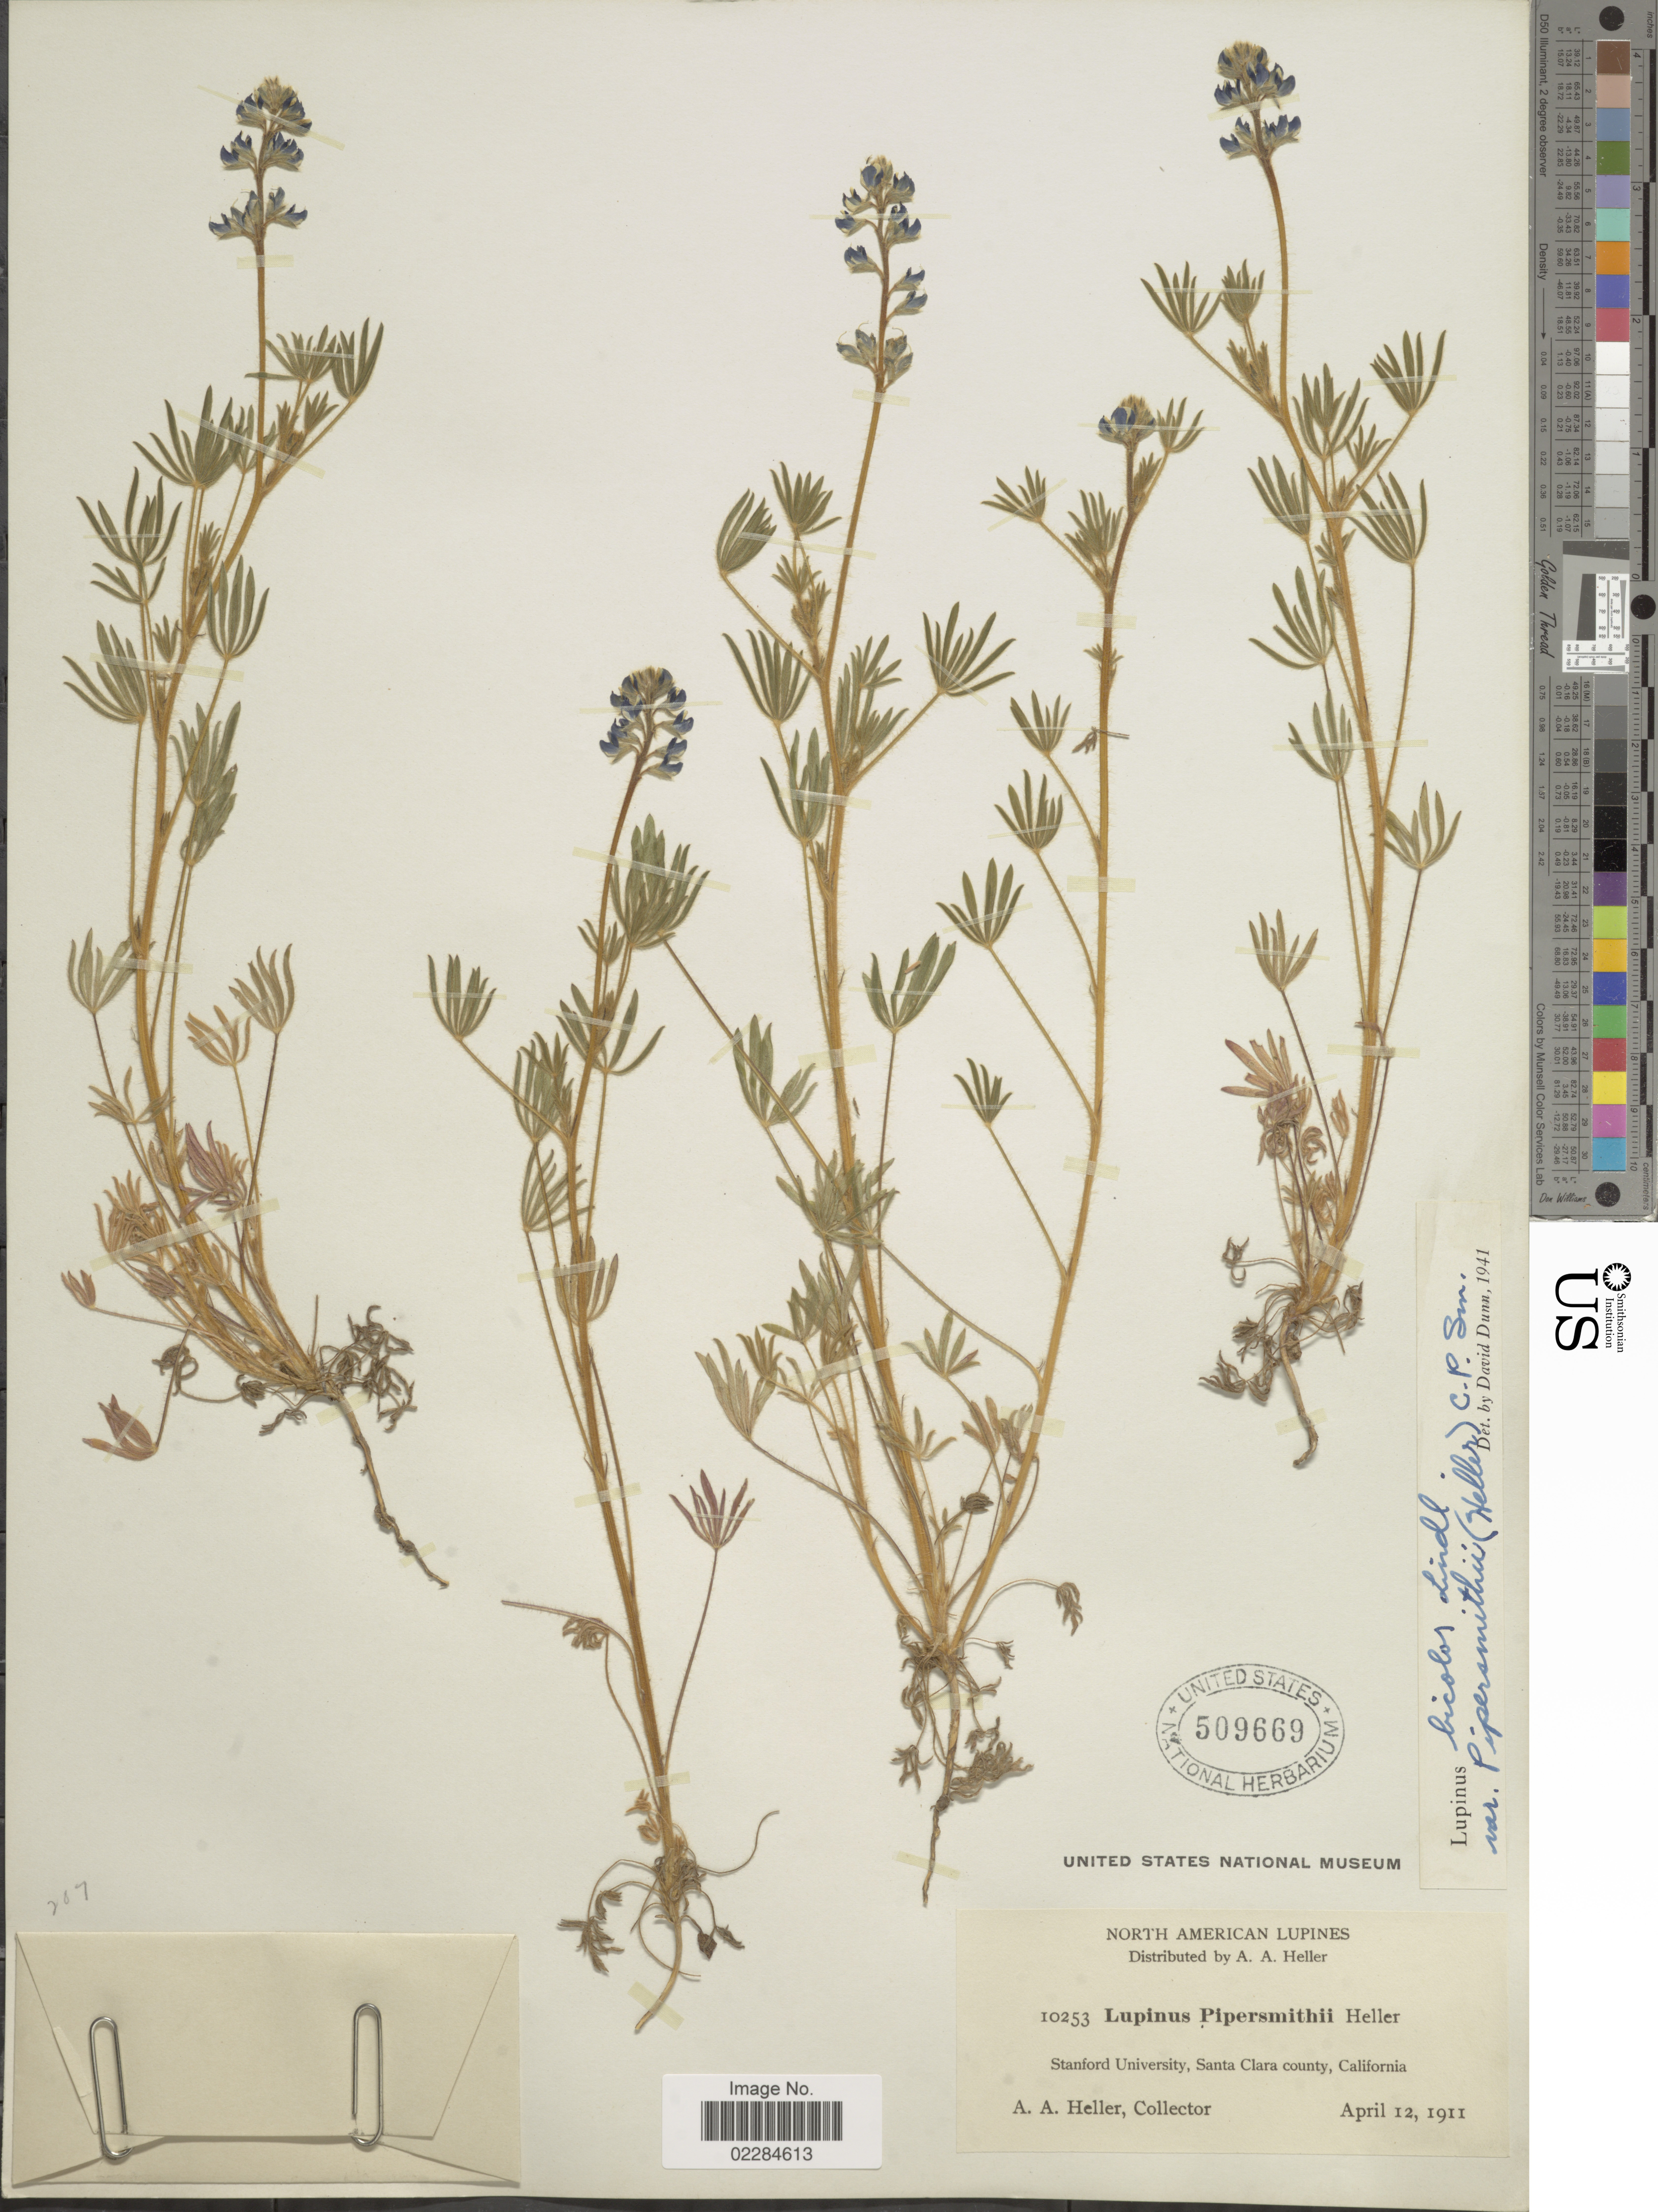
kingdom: Plantae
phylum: Tracheophyta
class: Magnoliopsida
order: Fabales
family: Fabaceae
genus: Lupinus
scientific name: Lupinus bicolor var. pipersmithii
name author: (A. Heller) C.P. Sm.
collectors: A. A. Heller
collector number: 10253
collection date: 1911-04-12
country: United States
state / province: California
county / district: Santa Clara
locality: Stanford University, Santa Clara county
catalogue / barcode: US 509669